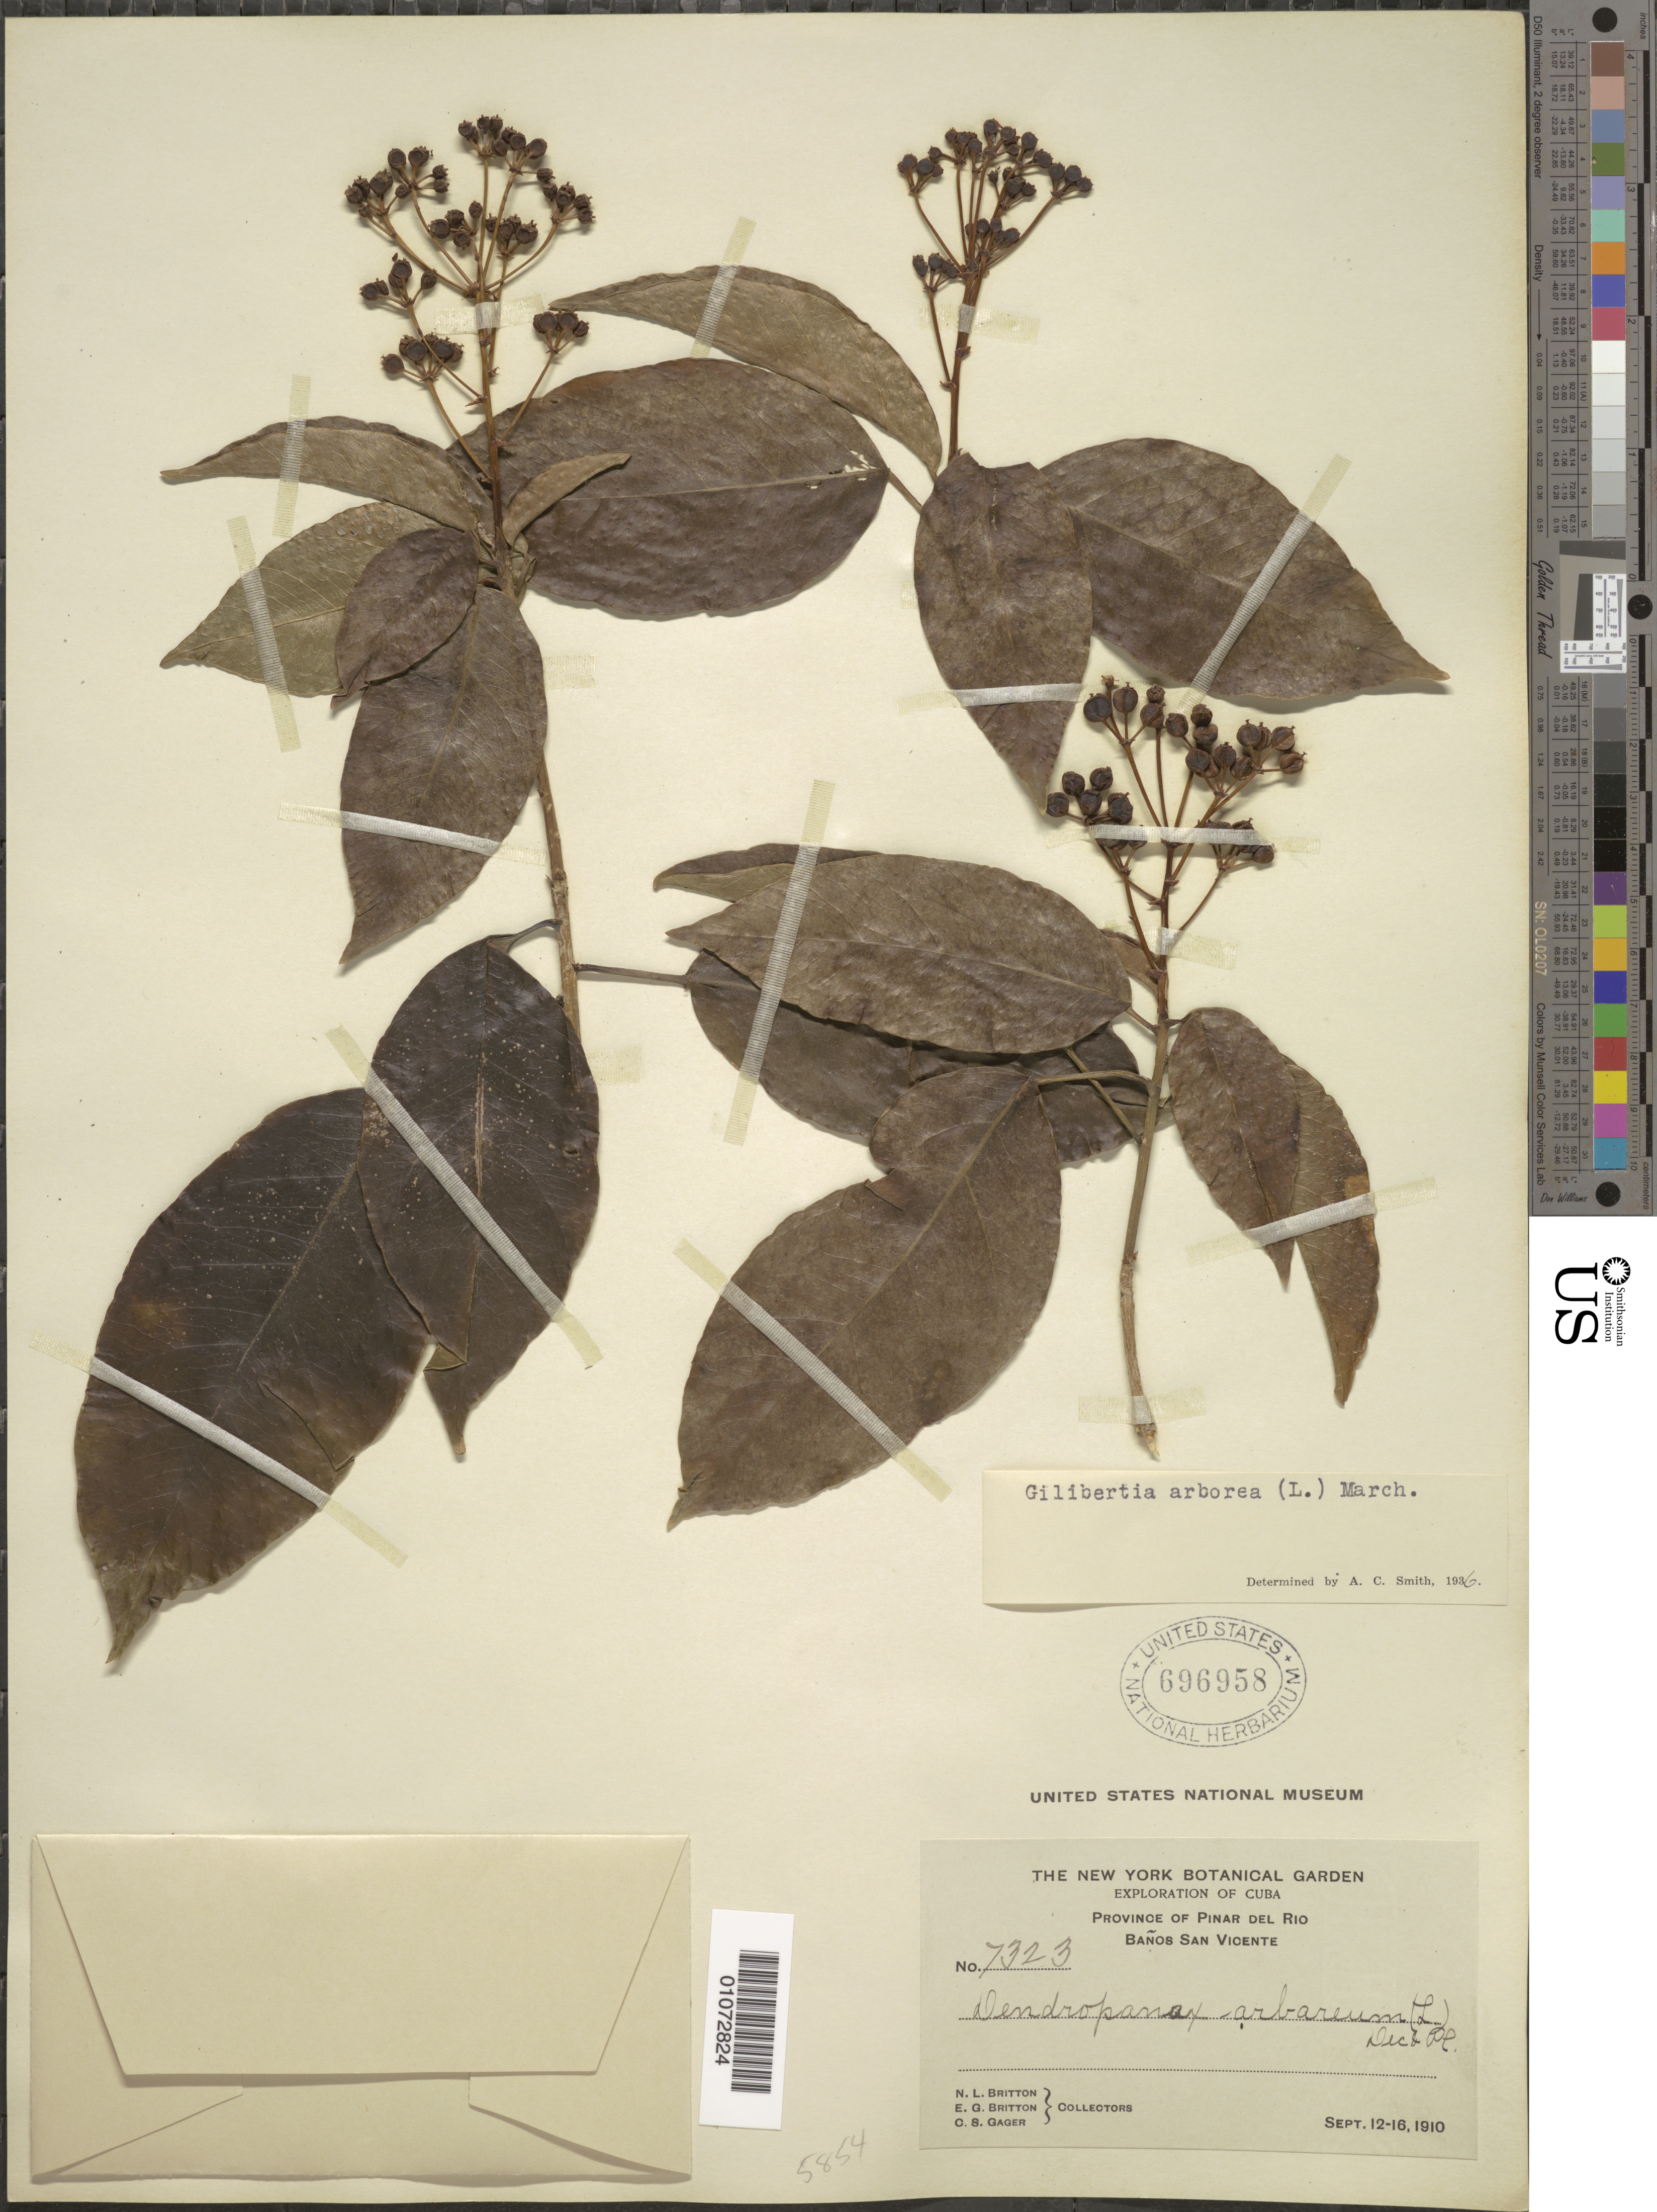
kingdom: Plantae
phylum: Tracheophyta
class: Magnoliopsida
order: Apiales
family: Araliaceae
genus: Dendropanax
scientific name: Dendropanax arboreus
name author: (L.) Decne. & Planch.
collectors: N. Britton, E. G. Britton & C. Gager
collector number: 7323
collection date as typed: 12 Sep 1910 to 16 Sep 1910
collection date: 1910-09-12/1910-09-16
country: Cuba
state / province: Pinar del Rio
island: Cuba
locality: Banos San Vicente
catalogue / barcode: US 696958